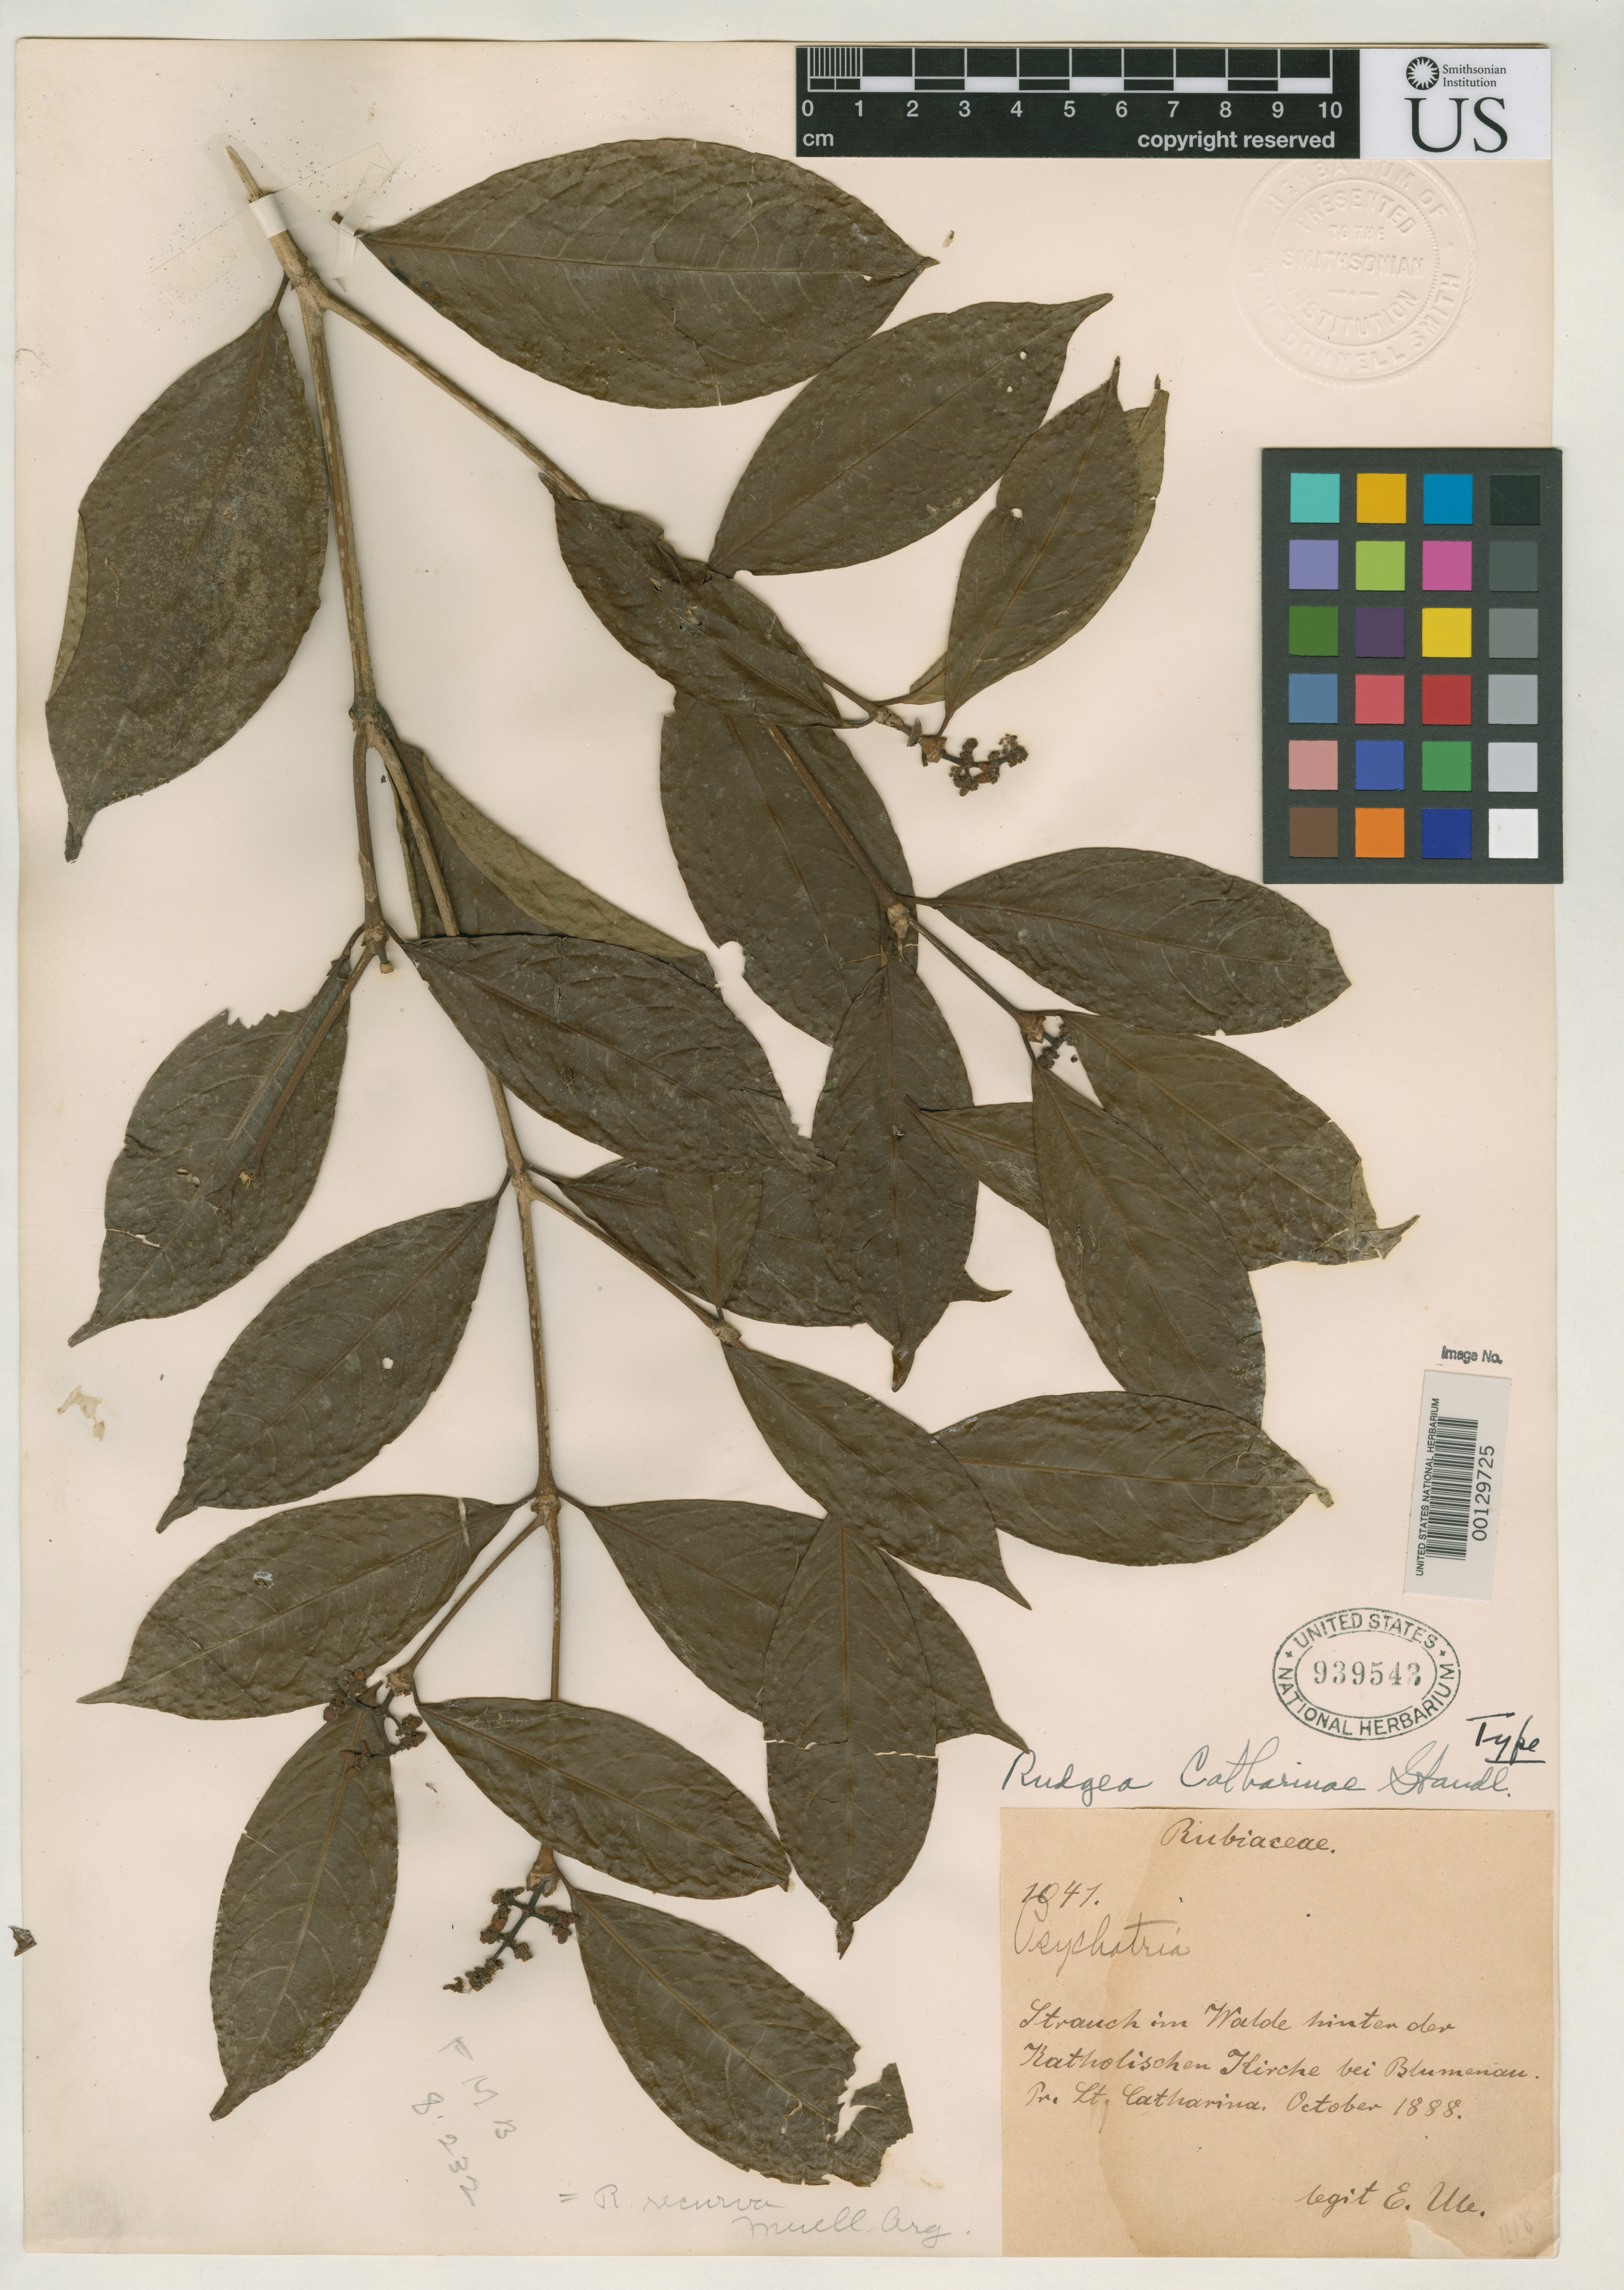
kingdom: Plantae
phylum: Tracheophyta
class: Magnoliopsida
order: Gentianales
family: Rubiaceae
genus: Rudgea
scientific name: Rudgea catharinae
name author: Standl.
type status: Holotype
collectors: E. H. Ule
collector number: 1041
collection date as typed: Oct 1888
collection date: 1888-10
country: Brazil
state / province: Santa Catarina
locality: Katholischen Kirche bei Blumenau.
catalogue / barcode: US 939543